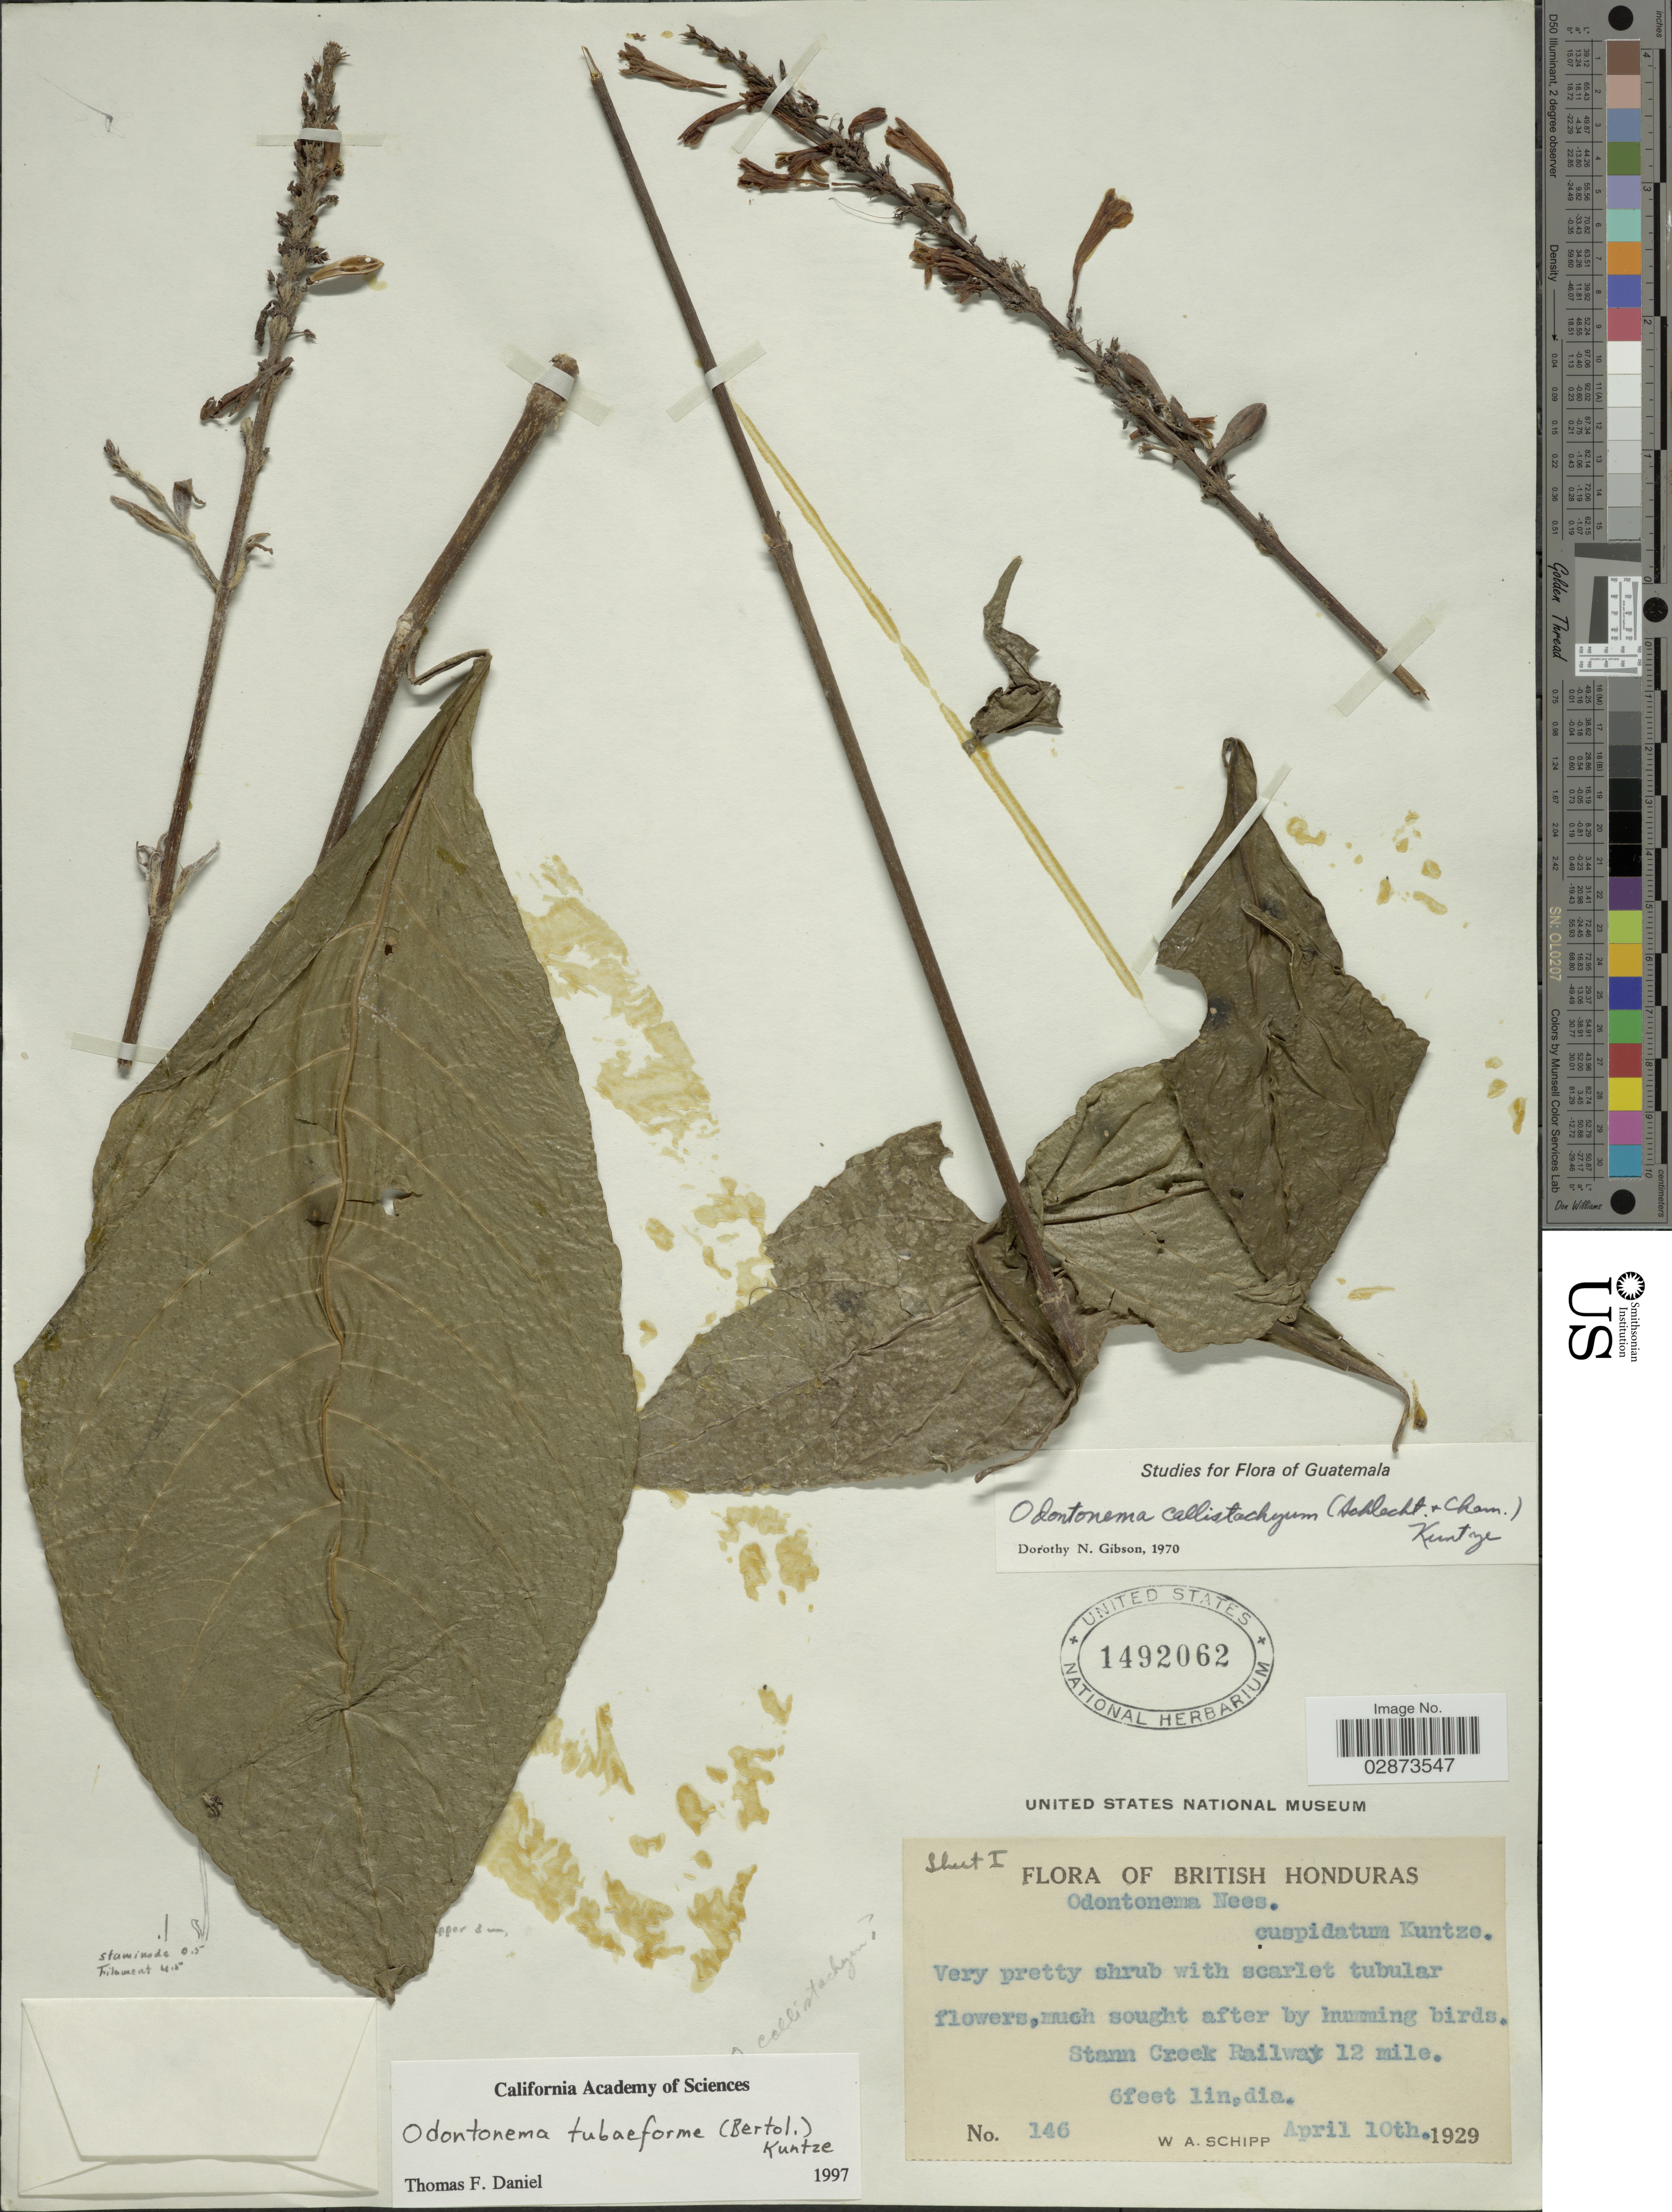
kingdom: Plantae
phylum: Tracheophyta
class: Magnoliopsida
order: Lamiales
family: Acanthaceae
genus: Odontonema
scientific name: Odontonema tubaeforme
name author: (Bertol.) Kuntze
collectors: W. Schipp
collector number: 146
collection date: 1929-04-10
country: Belize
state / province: Stann Creek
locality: Stann Creek Railway 12 mile. British Honduras.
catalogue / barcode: US 1492062